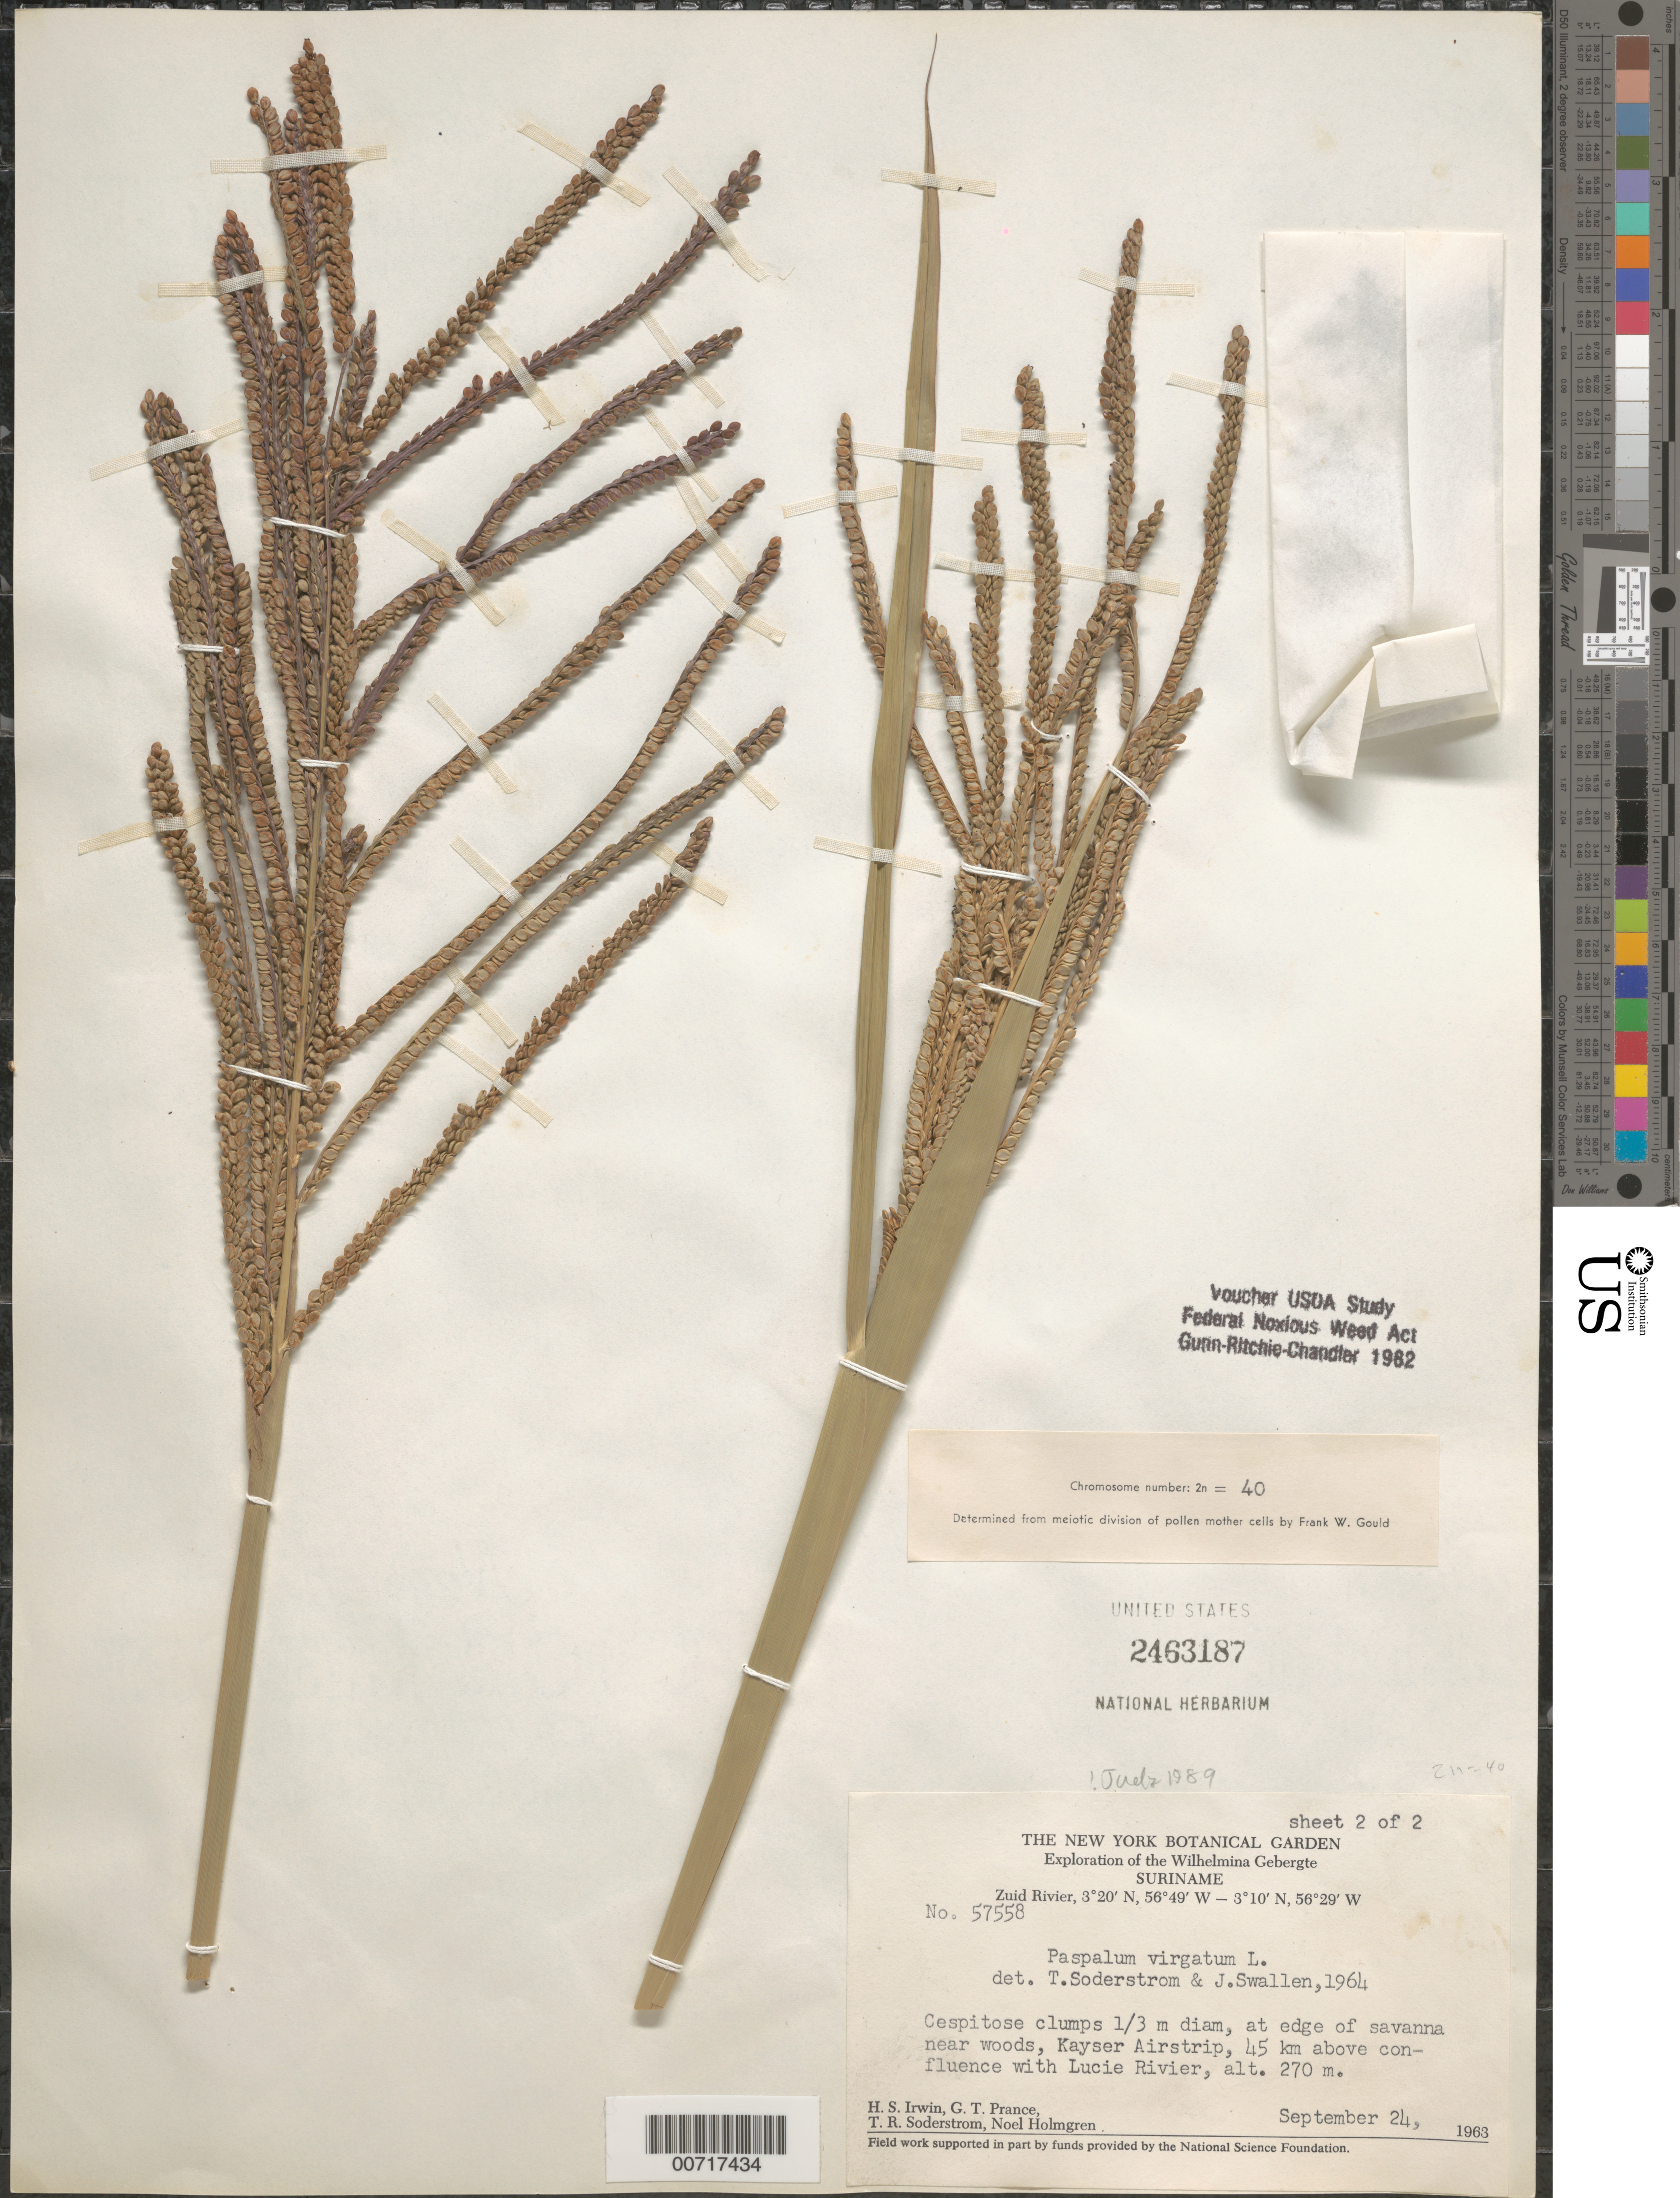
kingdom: Plantae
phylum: Tracheophyta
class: Liliopsida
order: Poales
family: Poaceae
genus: Paspalum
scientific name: Paspalum virgatum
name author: L.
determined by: Judziewicz, E. J.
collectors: H. Irwin, G. T. Prance, T. R. Soderstrom & N. H. Holmgren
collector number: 57558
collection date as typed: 24-Sep-63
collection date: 1963-09-24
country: Suriname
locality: Kayser Airstrip, Zuid R., 45 km above confl. with Lucie R., Wilhelmina Gebergte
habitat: Savanna near woods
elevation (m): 270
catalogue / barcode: US 2463187